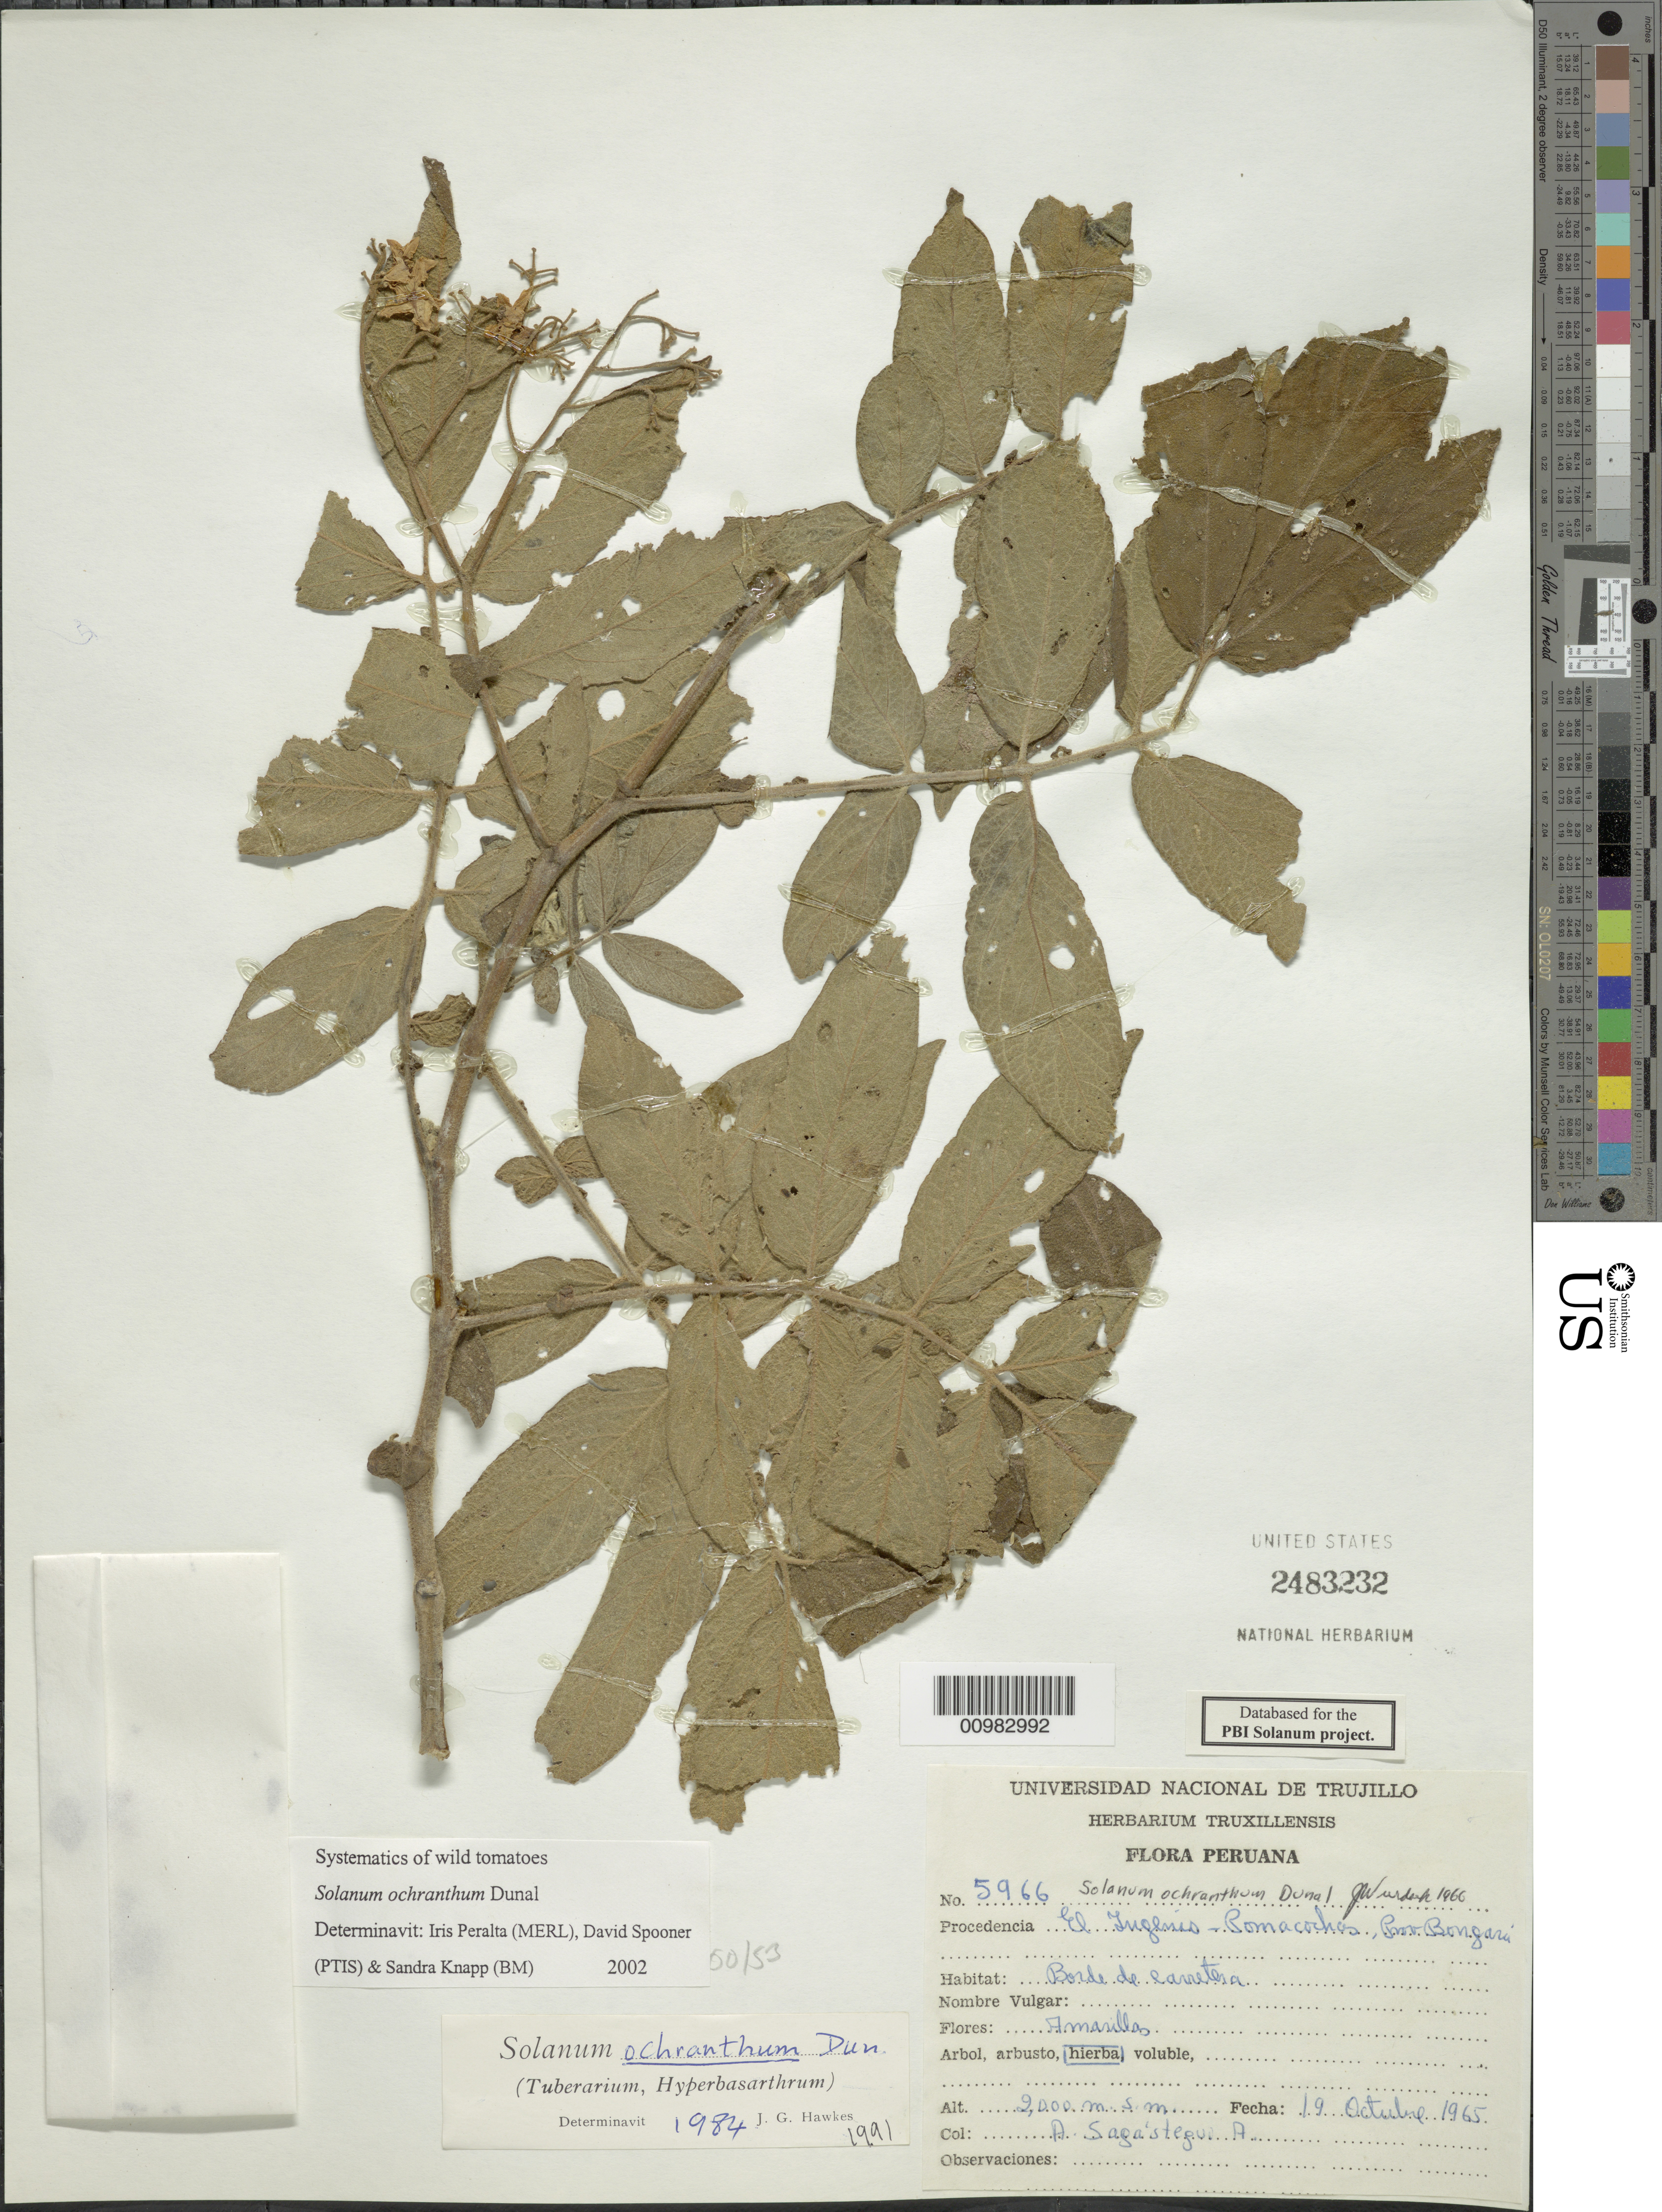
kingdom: Plantae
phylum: Tracheophyta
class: Magnoliopsida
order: Solanales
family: Solanaceae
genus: Solanum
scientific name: Solanum ochranthum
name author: Dunal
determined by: Peralta, Iris E.; Knapp, S. D.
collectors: A. Sagástegui A.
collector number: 5966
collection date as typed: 19 Oct 1965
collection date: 1965-10-19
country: Peru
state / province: Amazonas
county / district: Bongará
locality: El Ingenio-Pomacochas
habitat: borde de carretera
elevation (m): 2000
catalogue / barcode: US 2483232